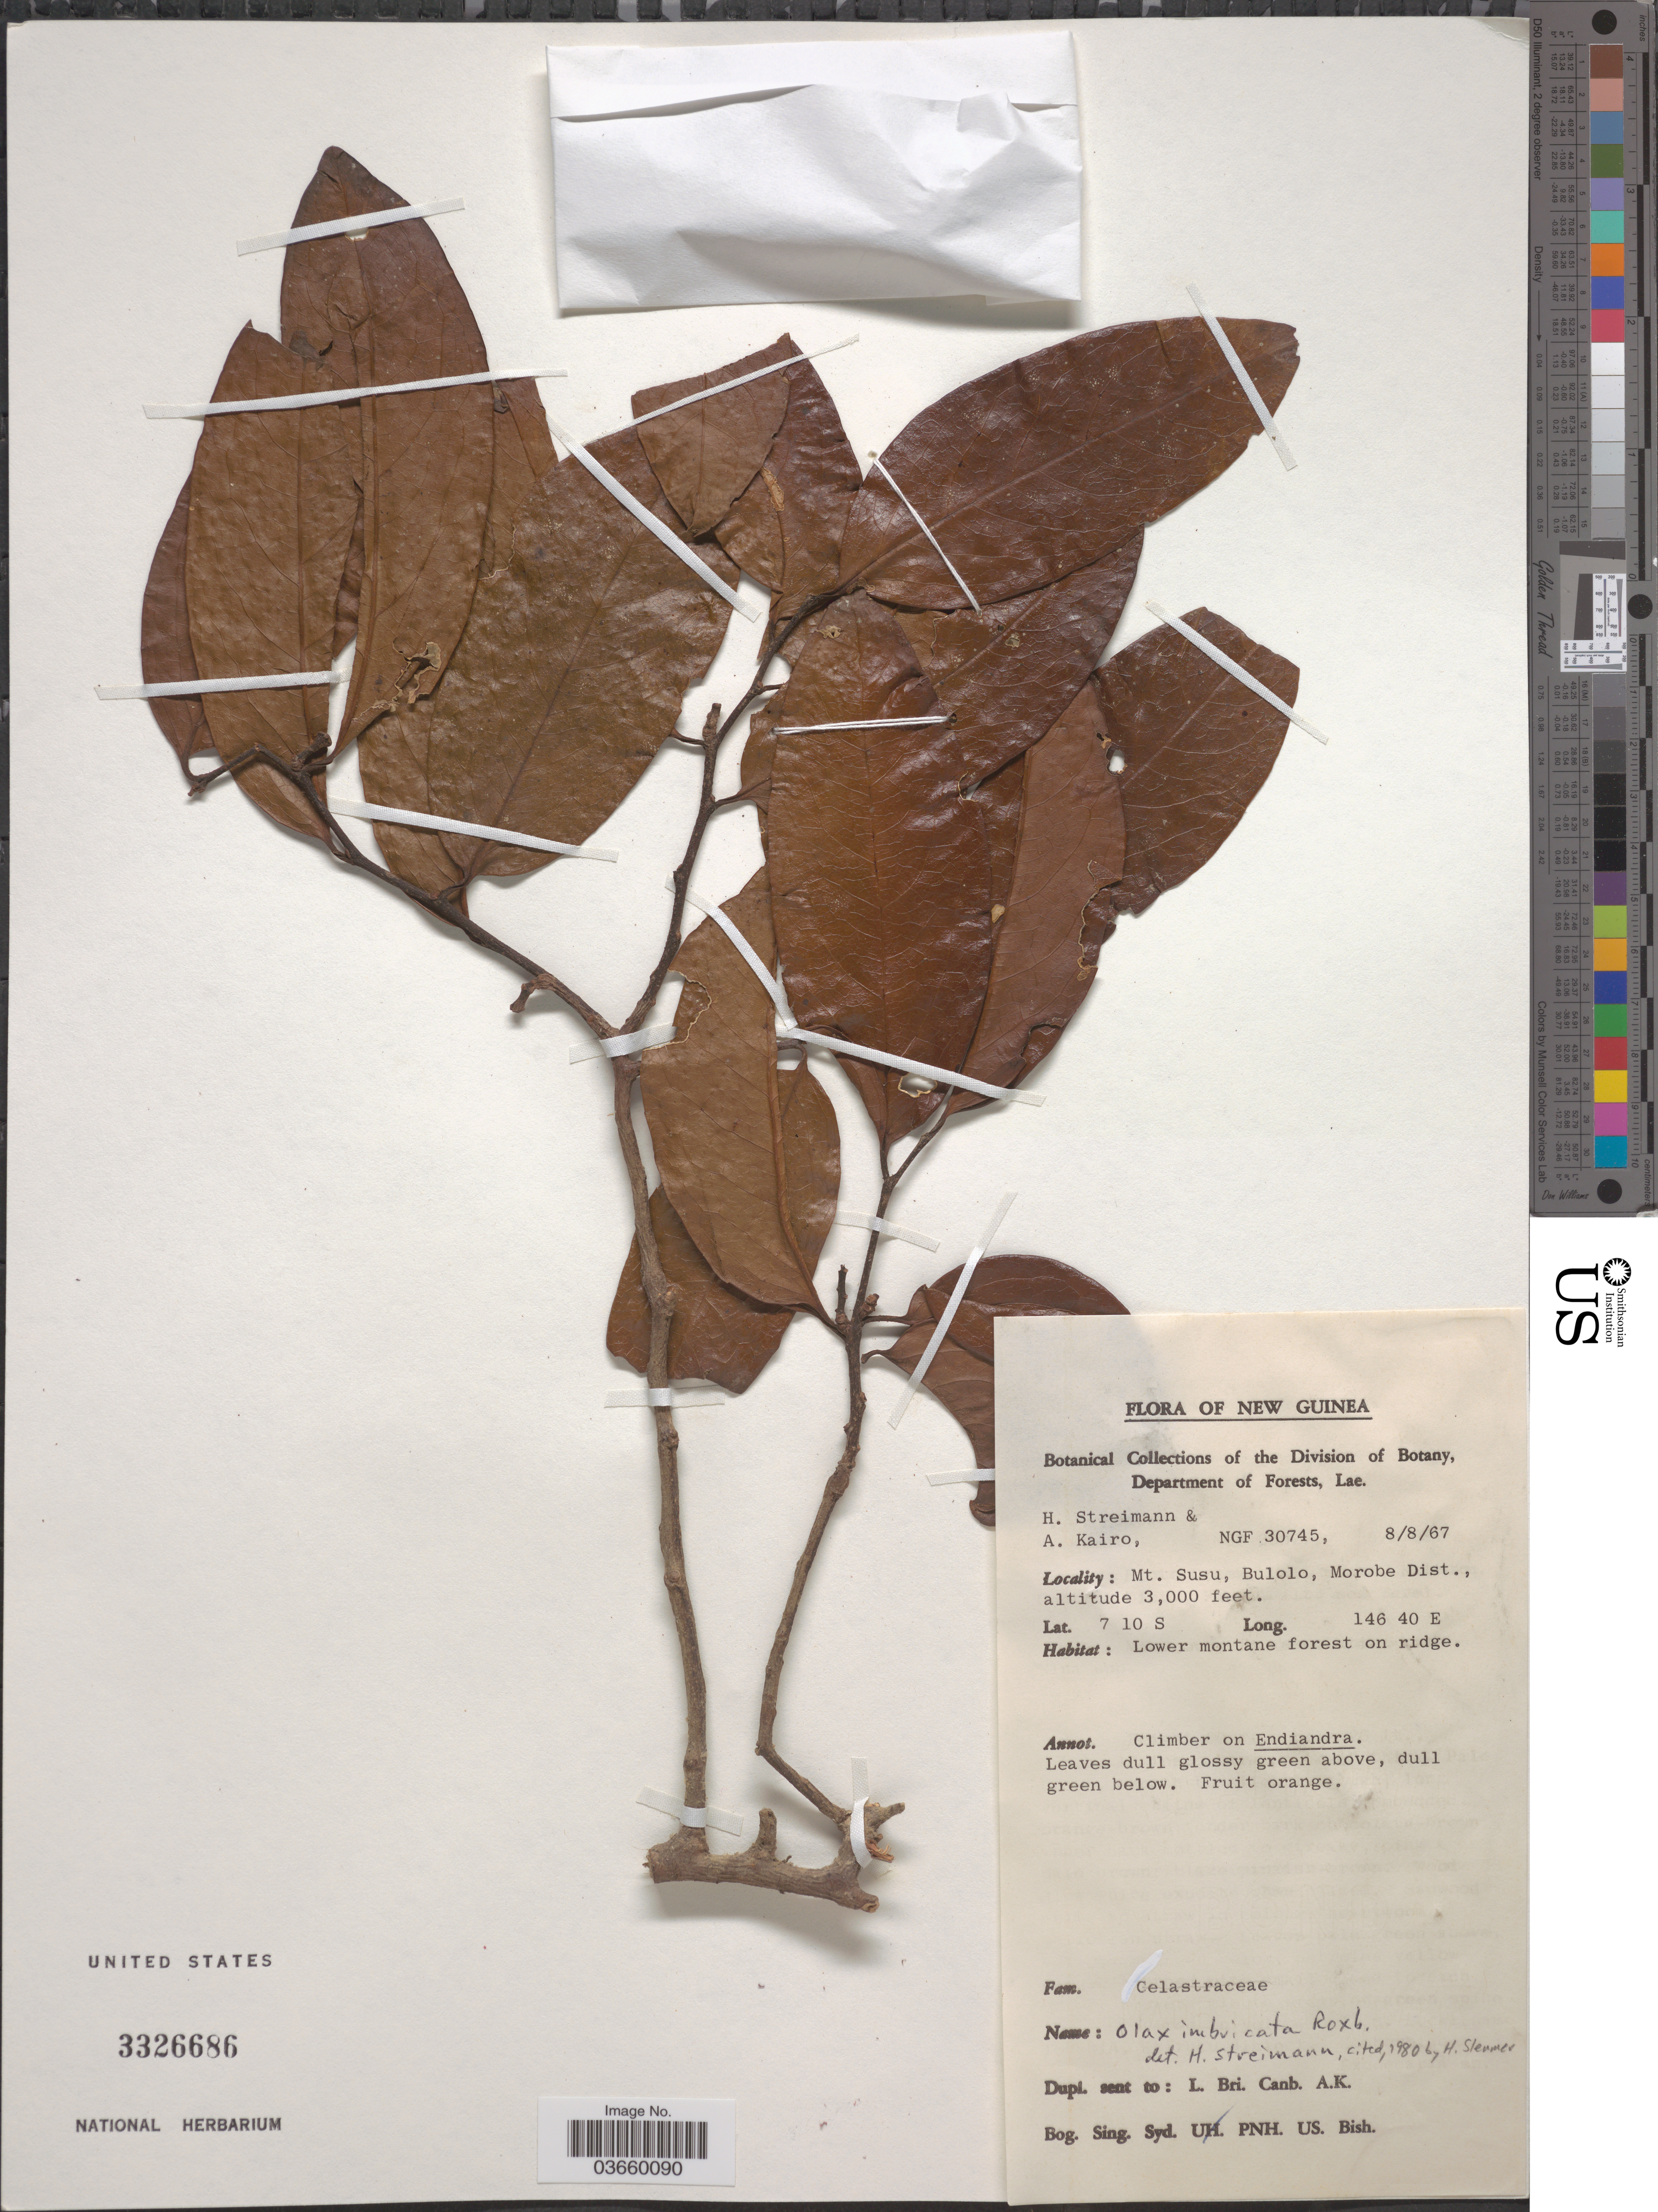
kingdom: Plantae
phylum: Tracheophyta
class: Magnoliopsida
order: Santalales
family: Olacaceae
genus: Olax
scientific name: Olax imbricata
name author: Roxb.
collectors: H. Streimann & A. Kairo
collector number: NGF 30745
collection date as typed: Transcribed d/m/y: 8/8/67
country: Papua New Guinea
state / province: Morobe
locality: New Guinea. Mt. Susu, Bulolo, Morobe Dist.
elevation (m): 914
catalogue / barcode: US 3326686